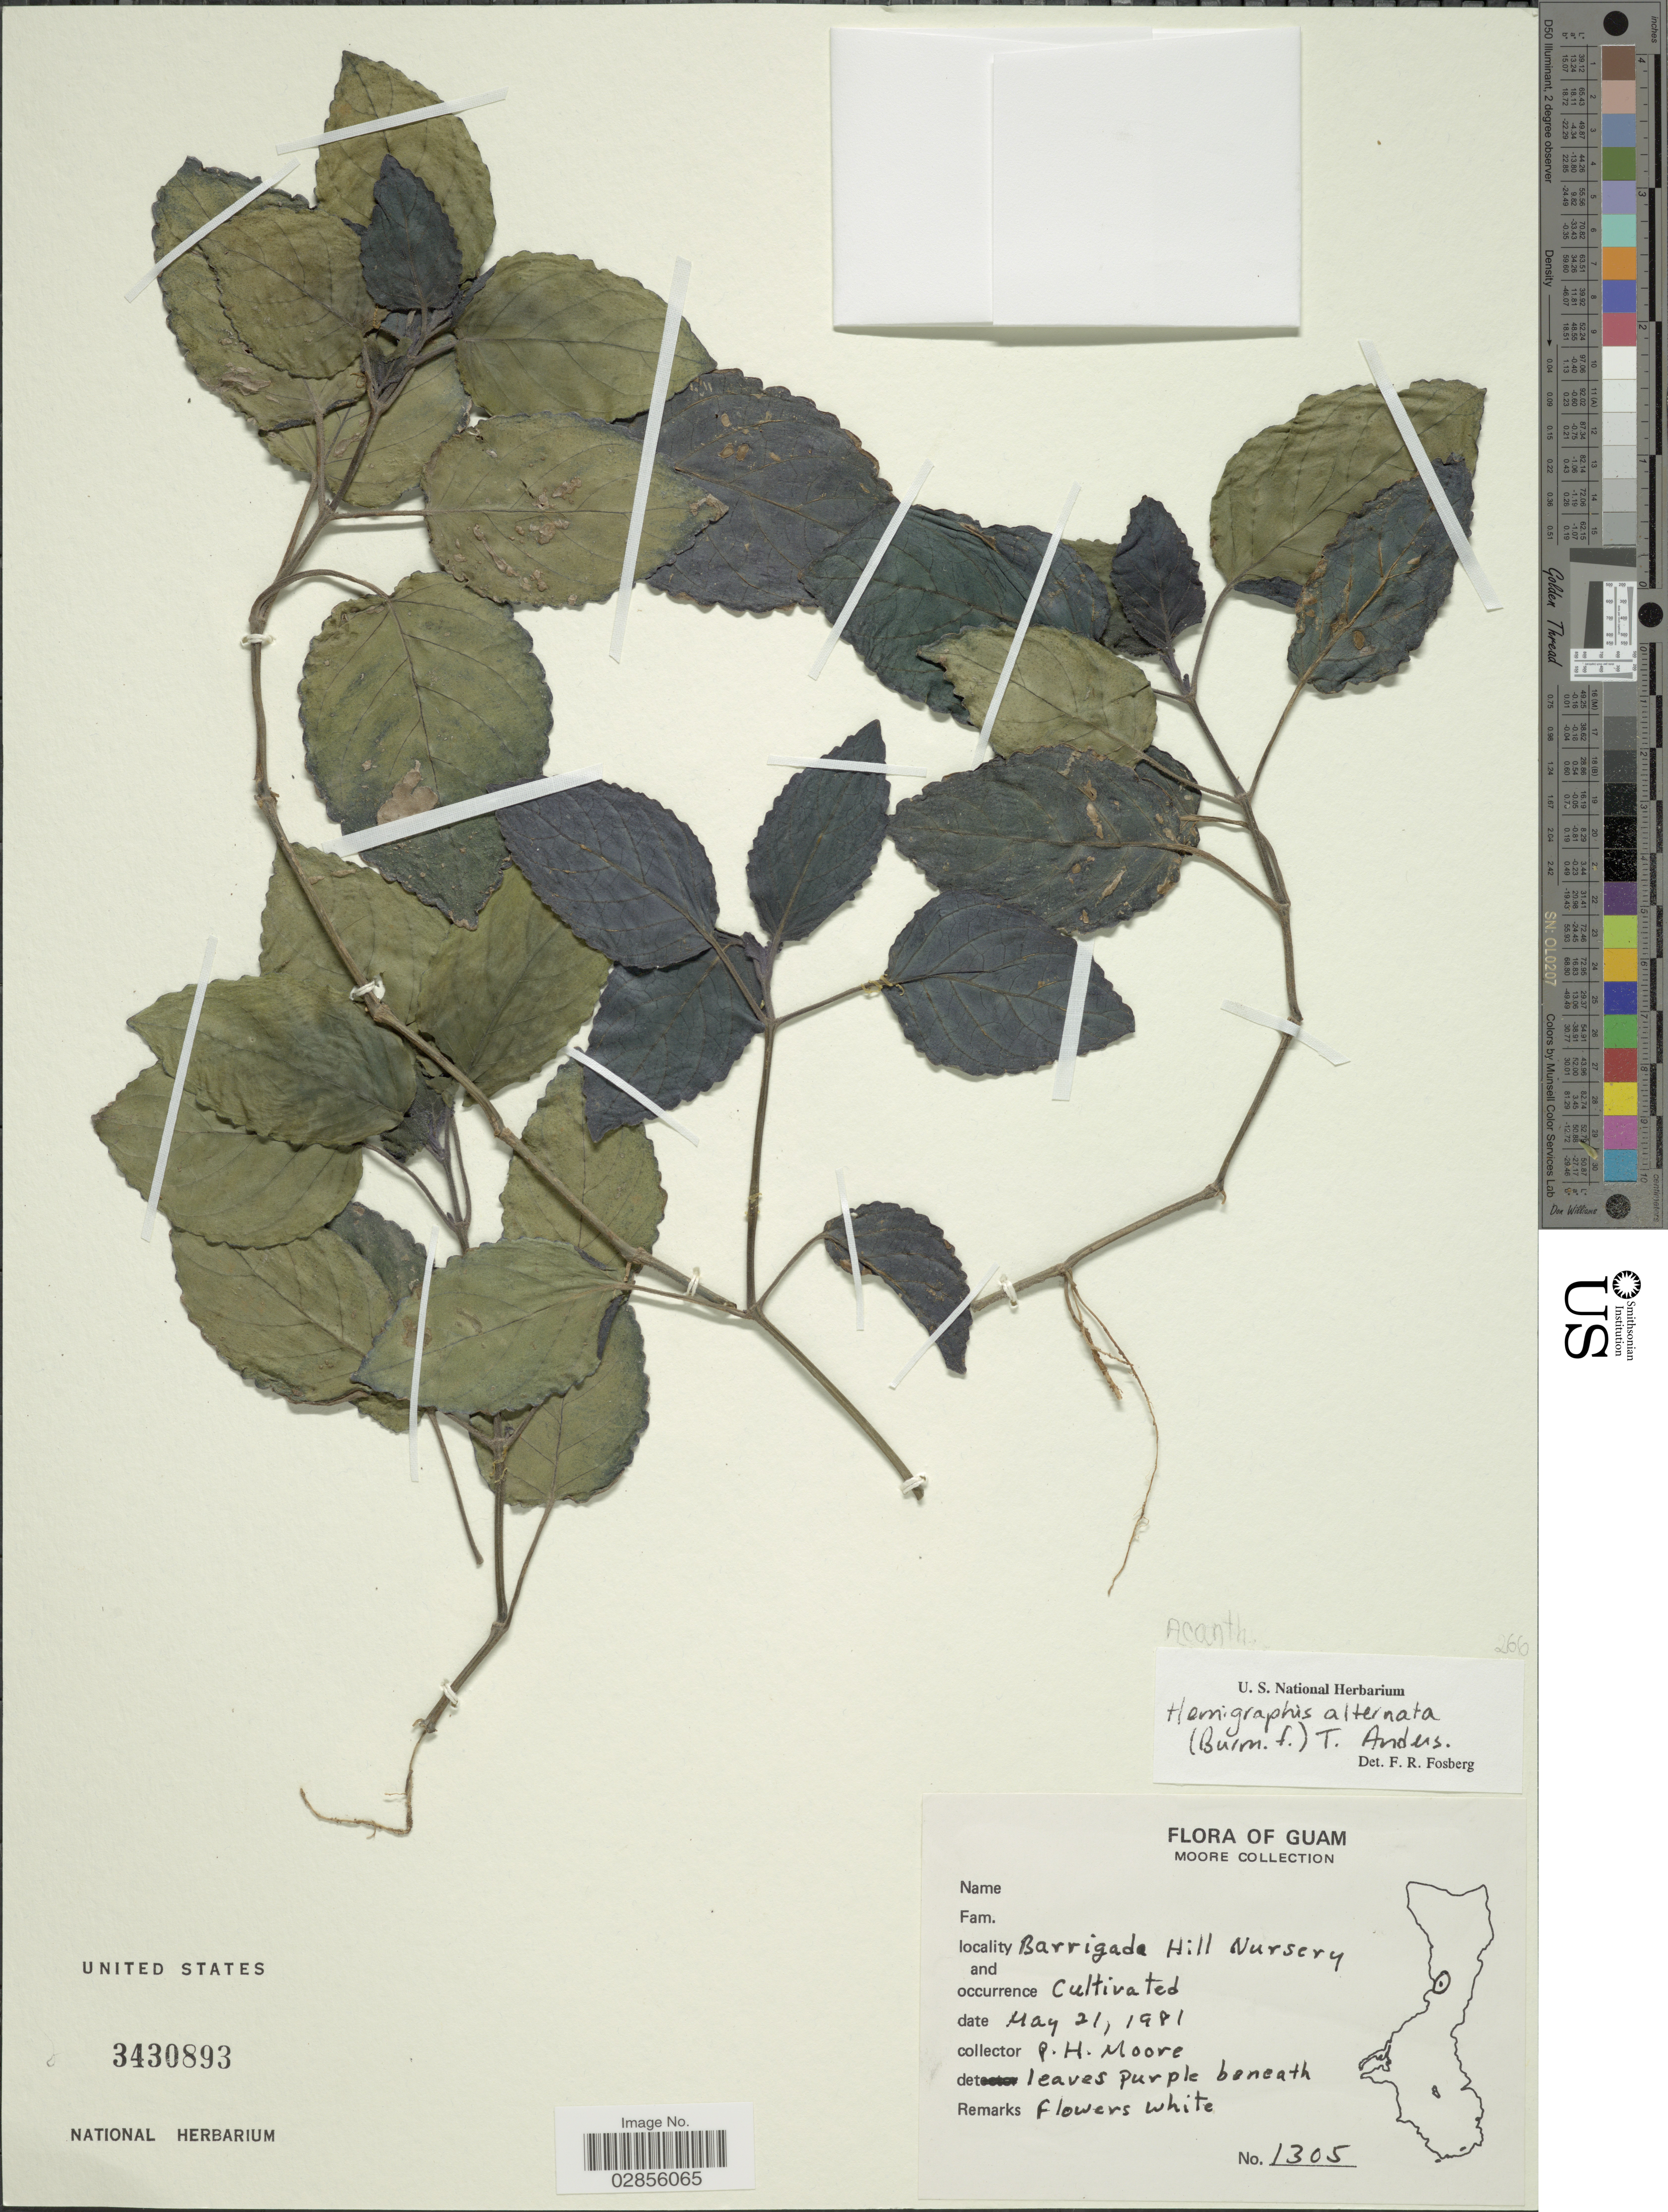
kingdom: Plantae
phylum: Tracheophyta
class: Magnoliopsida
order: Lamiales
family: Acanthaceae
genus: Strobilanthes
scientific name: Strobilanthes alternata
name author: (Burm. f.) Moylan ex J.R.I. Wood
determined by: Wagner, W. L., (BOT), Smithsonian Institution - National Museum of Natural History (UNITED STATES)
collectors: P. H. Moore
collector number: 1305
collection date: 1981-05-21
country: Guam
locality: Barrigada Hill Nursery.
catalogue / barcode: US 3430893